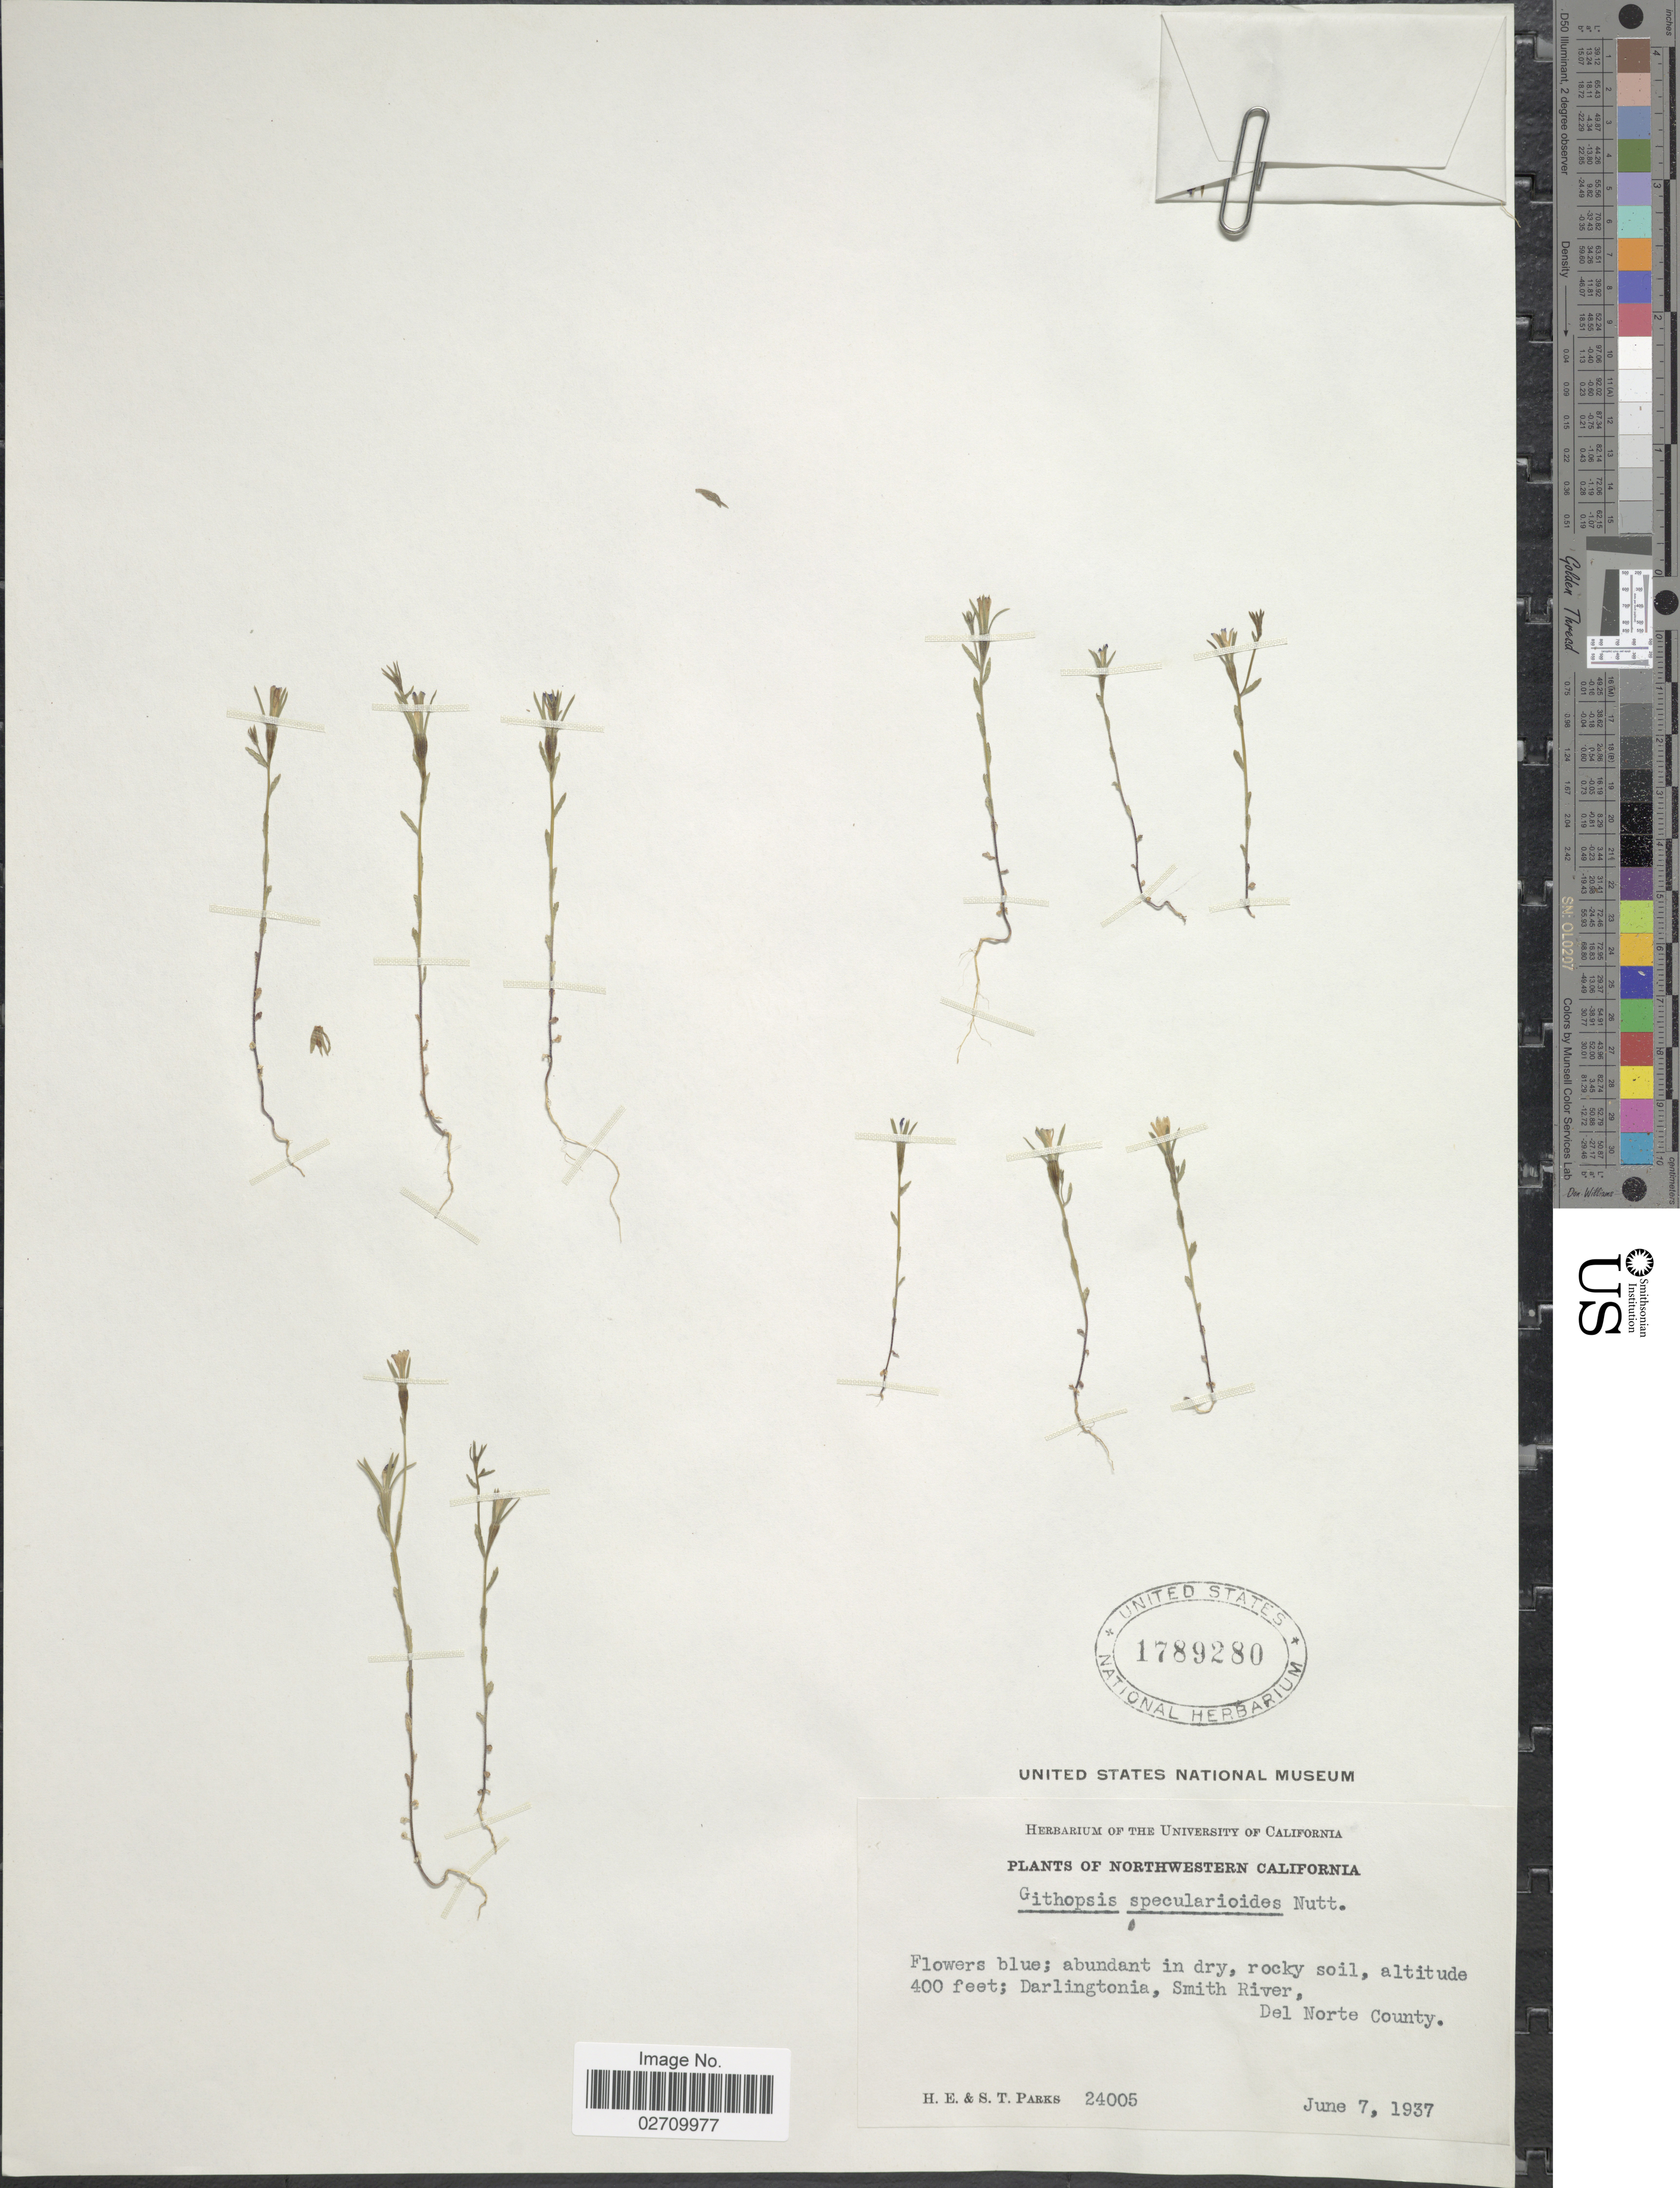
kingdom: Plantae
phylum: Tracheophyta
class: Magnoliopsida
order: Asterales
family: Campanulaceae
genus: Githopsis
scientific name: Githopsis specularioides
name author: Nutt.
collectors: H. E. Parks & S. Parks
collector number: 24005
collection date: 1937-06-07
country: United States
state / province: California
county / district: Del Norte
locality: Northwestern California. Darlingtonio, Smith River, Del Norte County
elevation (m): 122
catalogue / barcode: US 1789280